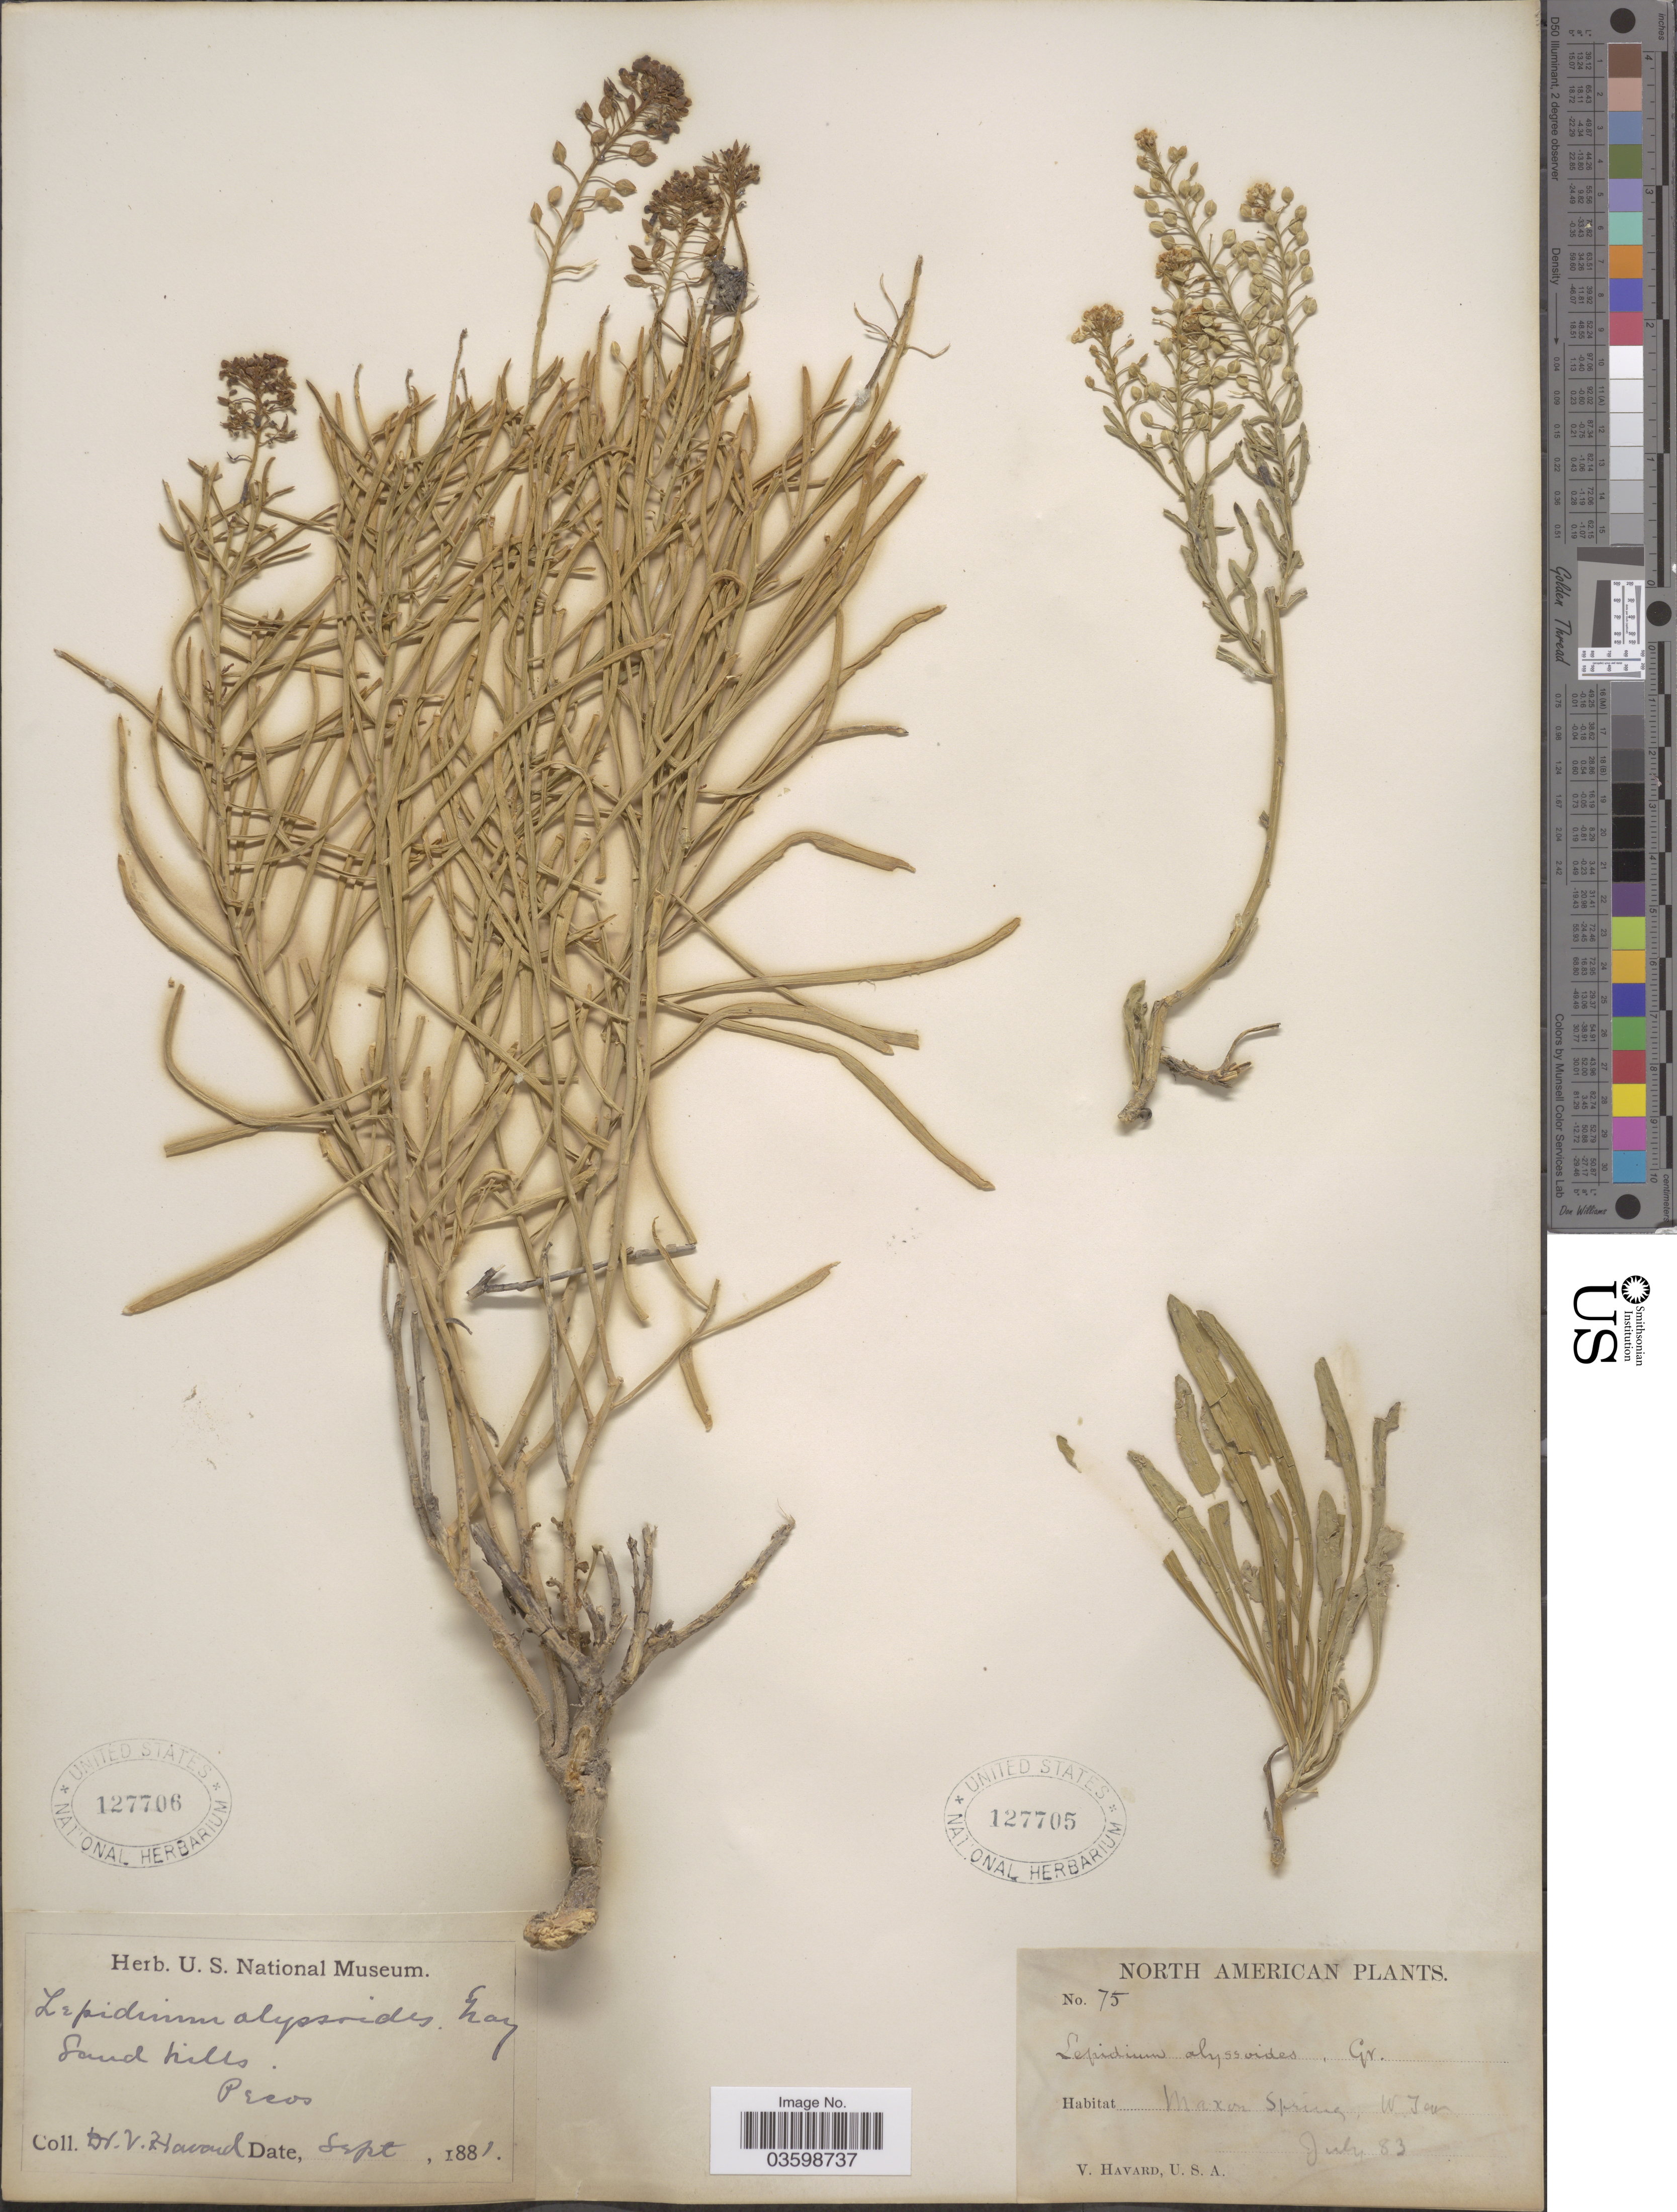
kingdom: Plantae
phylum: Tracheophyta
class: Magnoliopsida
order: Brassicales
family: Brassicaceae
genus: Lepidium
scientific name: Lepidium montanum var. alyssoides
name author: (A. Gray) M.E. Jones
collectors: V. Havard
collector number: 75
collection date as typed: Transcribed d/m/y: /7/83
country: United States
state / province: Texas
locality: Maxon Spring, W. Tex.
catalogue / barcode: US 127705-2